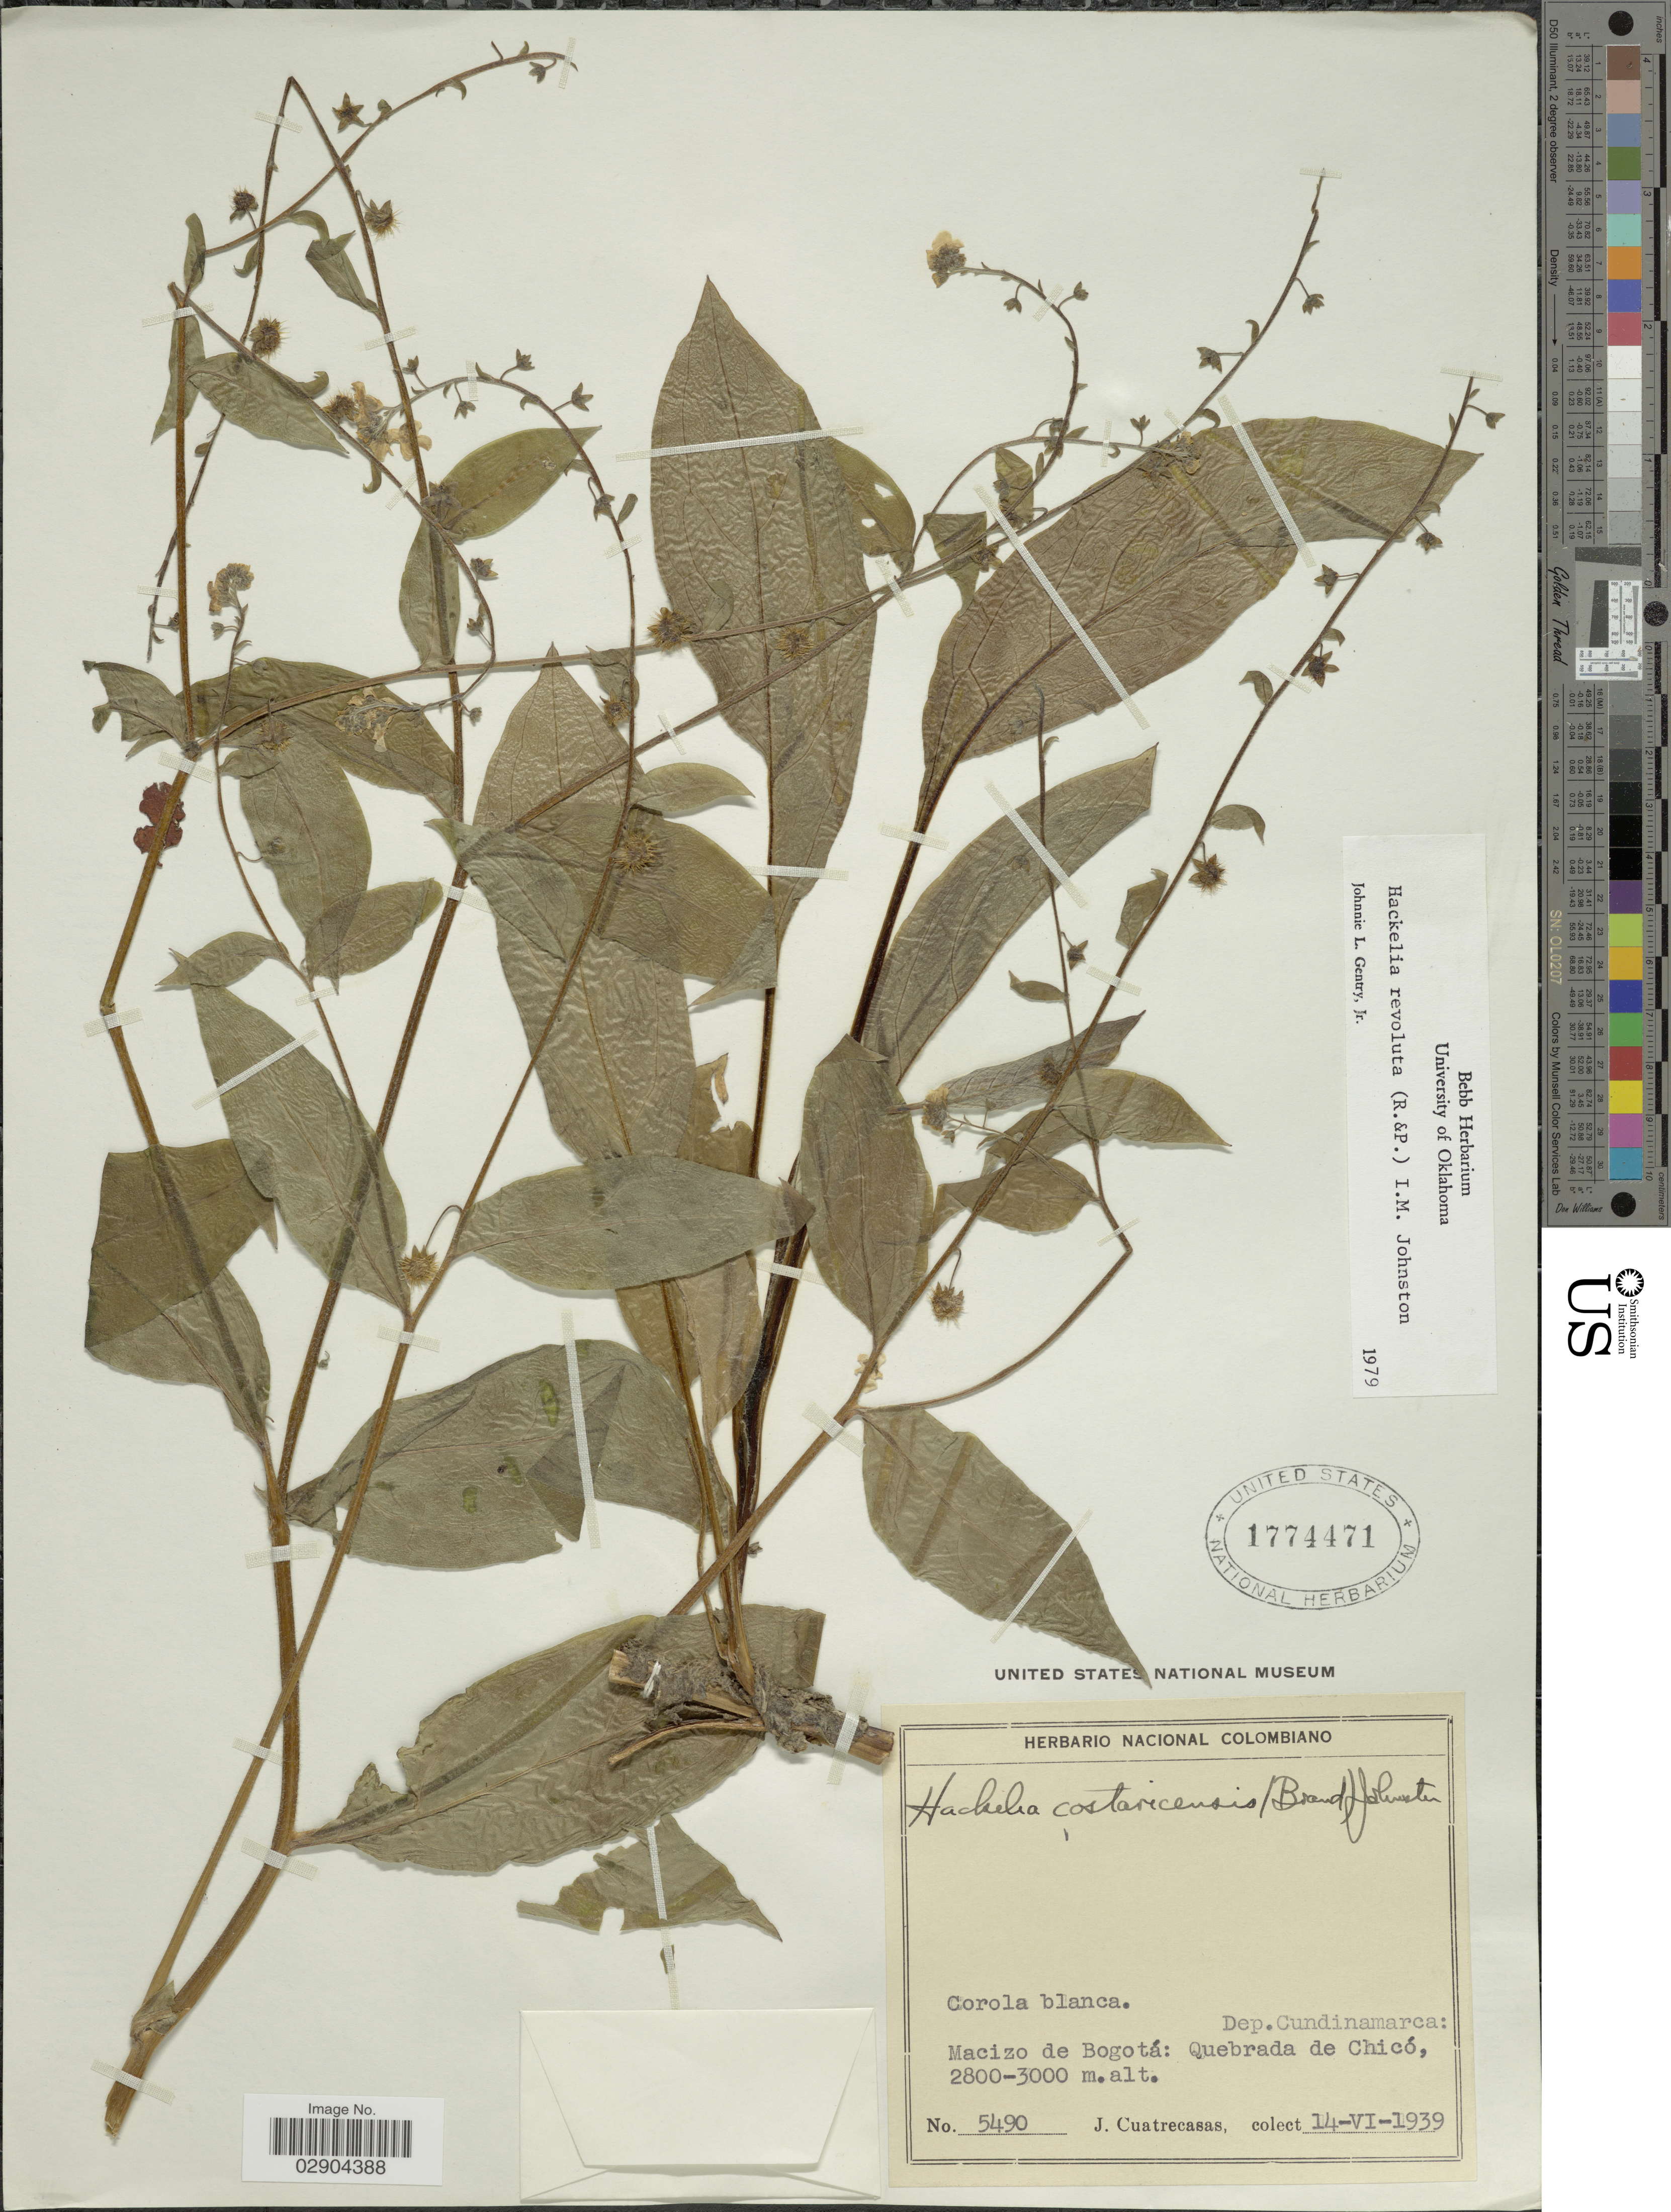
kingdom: Plantae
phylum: Tracheophyta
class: Magnoliopsida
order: Boraginales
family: Boraginaceae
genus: Hackelia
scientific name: Hackelia revoluta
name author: (Ruiz & Pav.) I.M. Johnst.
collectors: J. Cuatrecasas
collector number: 5490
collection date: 1939-06-14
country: Colombia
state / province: Cundinamarca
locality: Dep. Cundinamarca. Macizo de Bogotá: Quebrada de Chicó.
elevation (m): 2800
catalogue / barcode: US 1774471